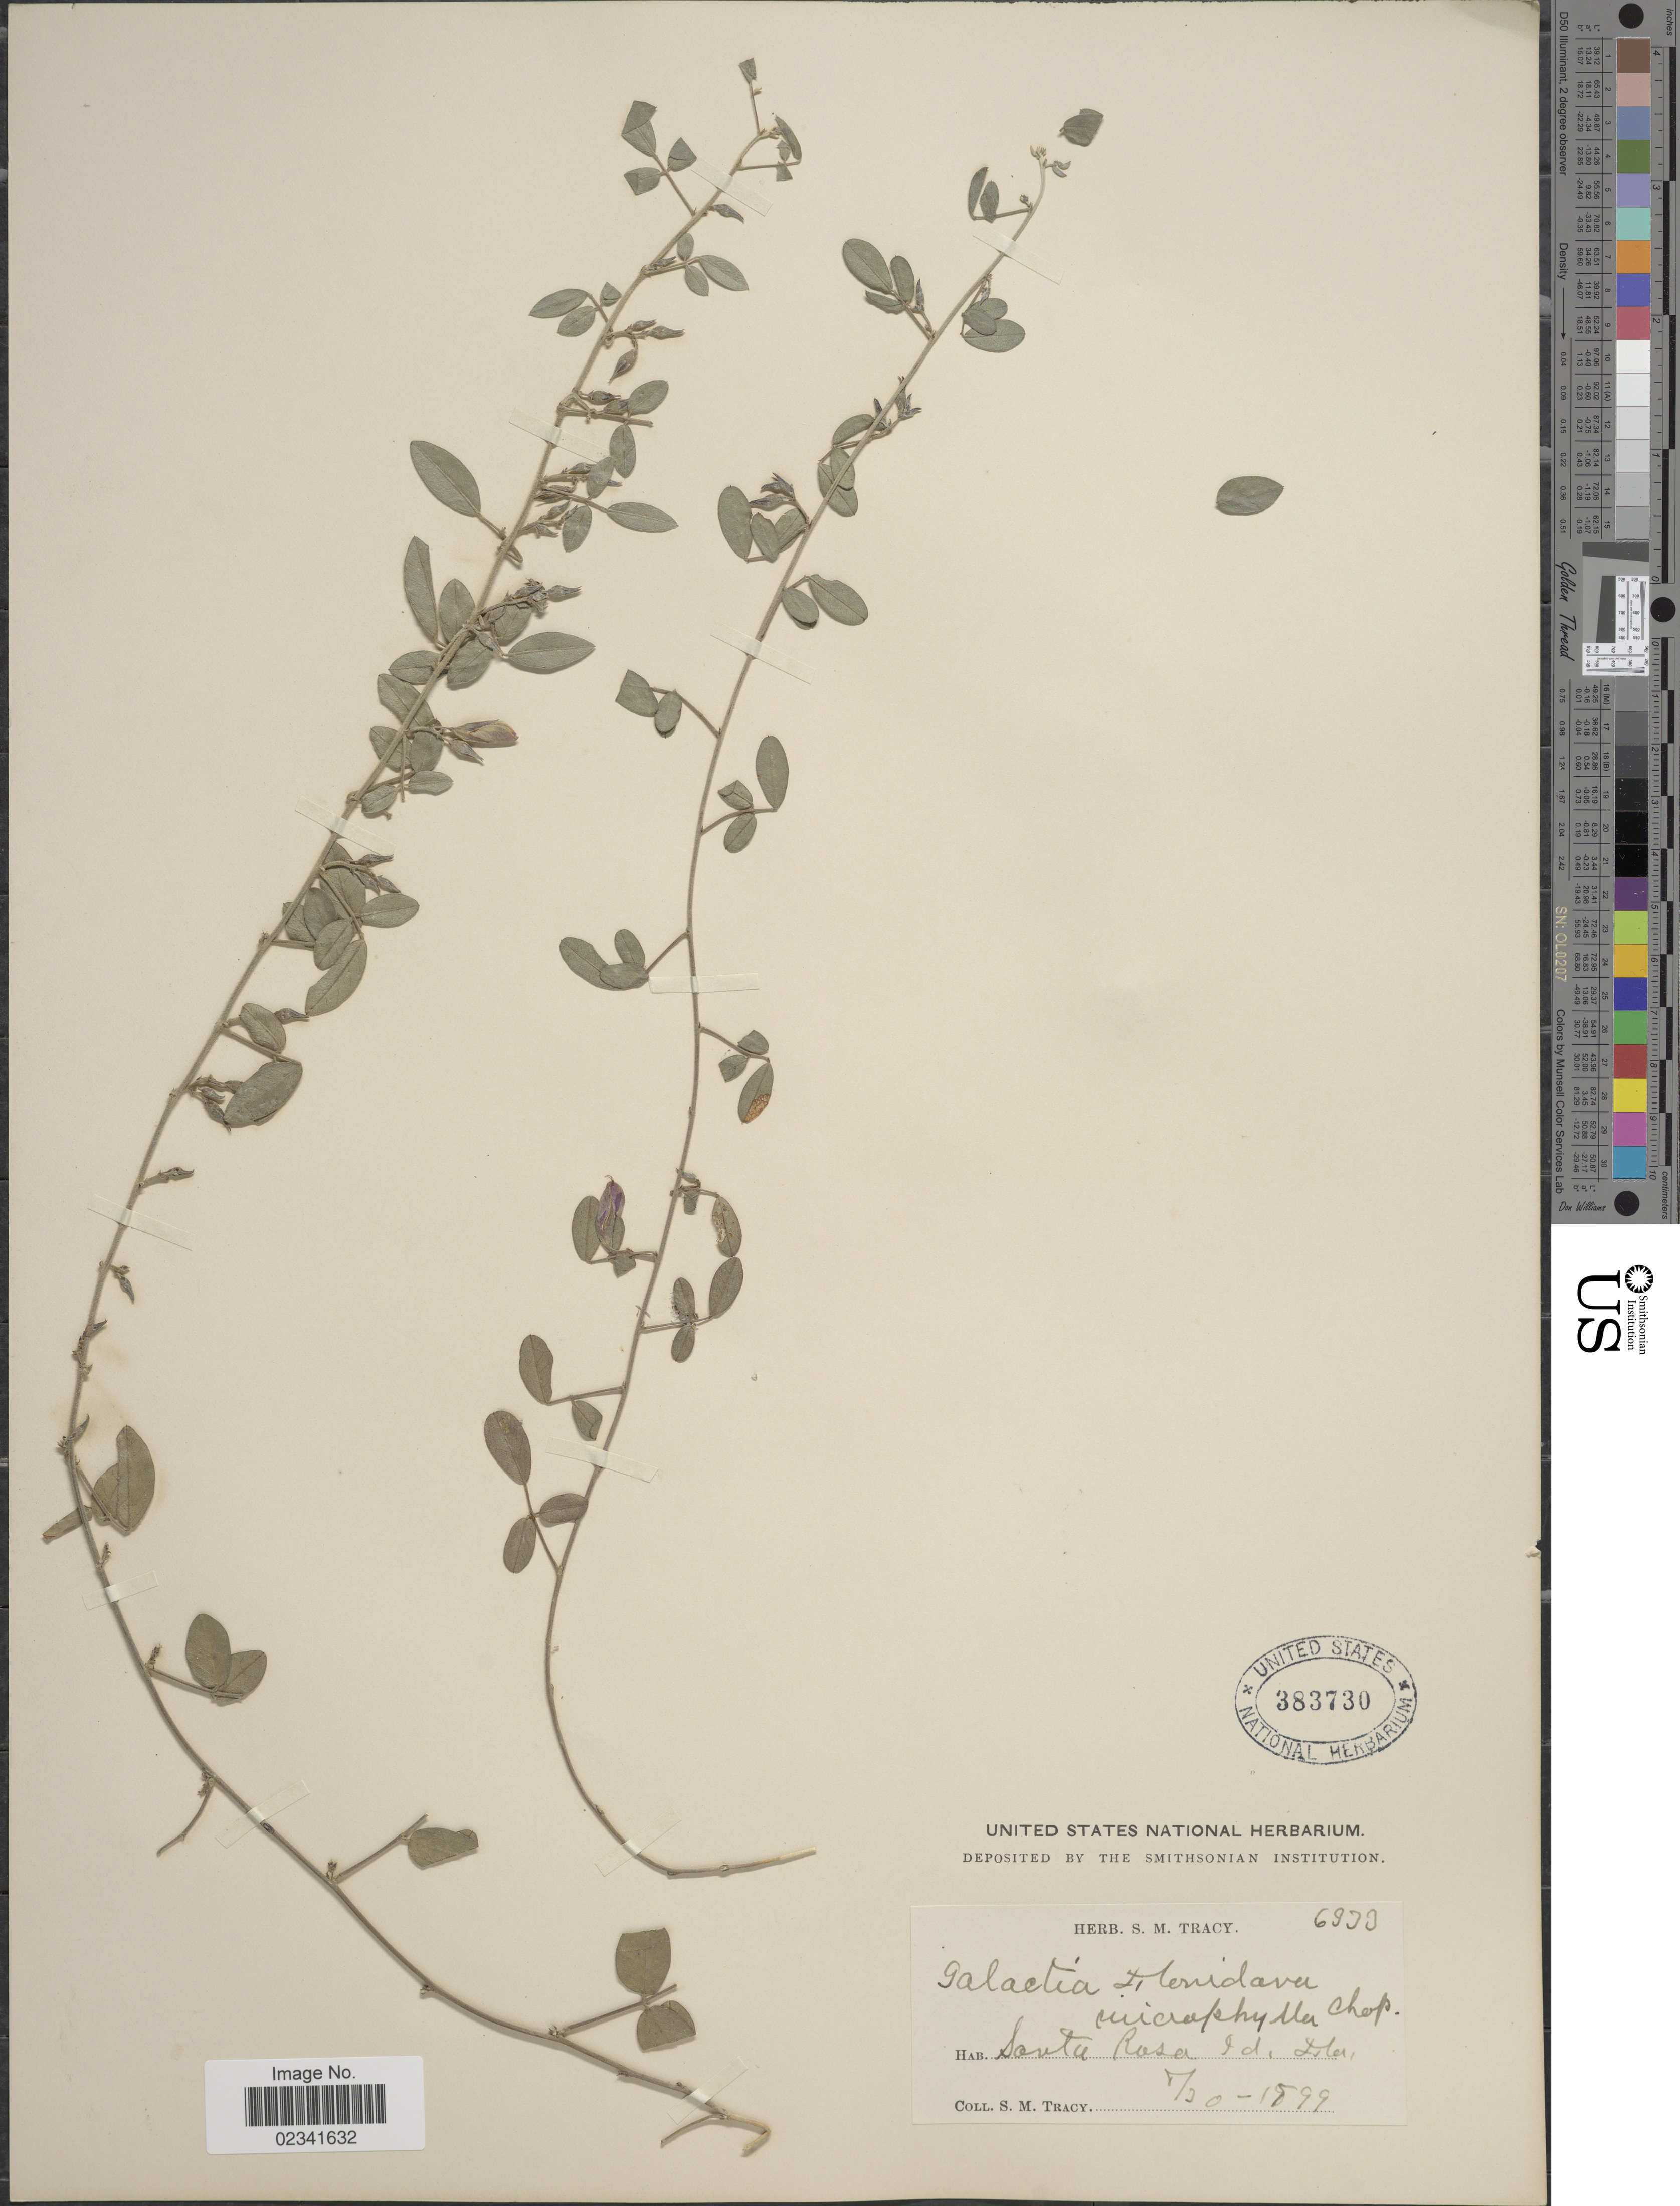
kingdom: Plantae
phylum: Tracheophyta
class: Magnoliopsida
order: Fabales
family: Fabaceae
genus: Galactia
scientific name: Galactia floridana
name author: J.R. Johnst.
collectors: S. M. Tracy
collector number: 6933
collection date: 1899-08-20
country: United States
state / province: Florida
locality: Santa Rosa, Id.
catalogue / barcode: US 383730